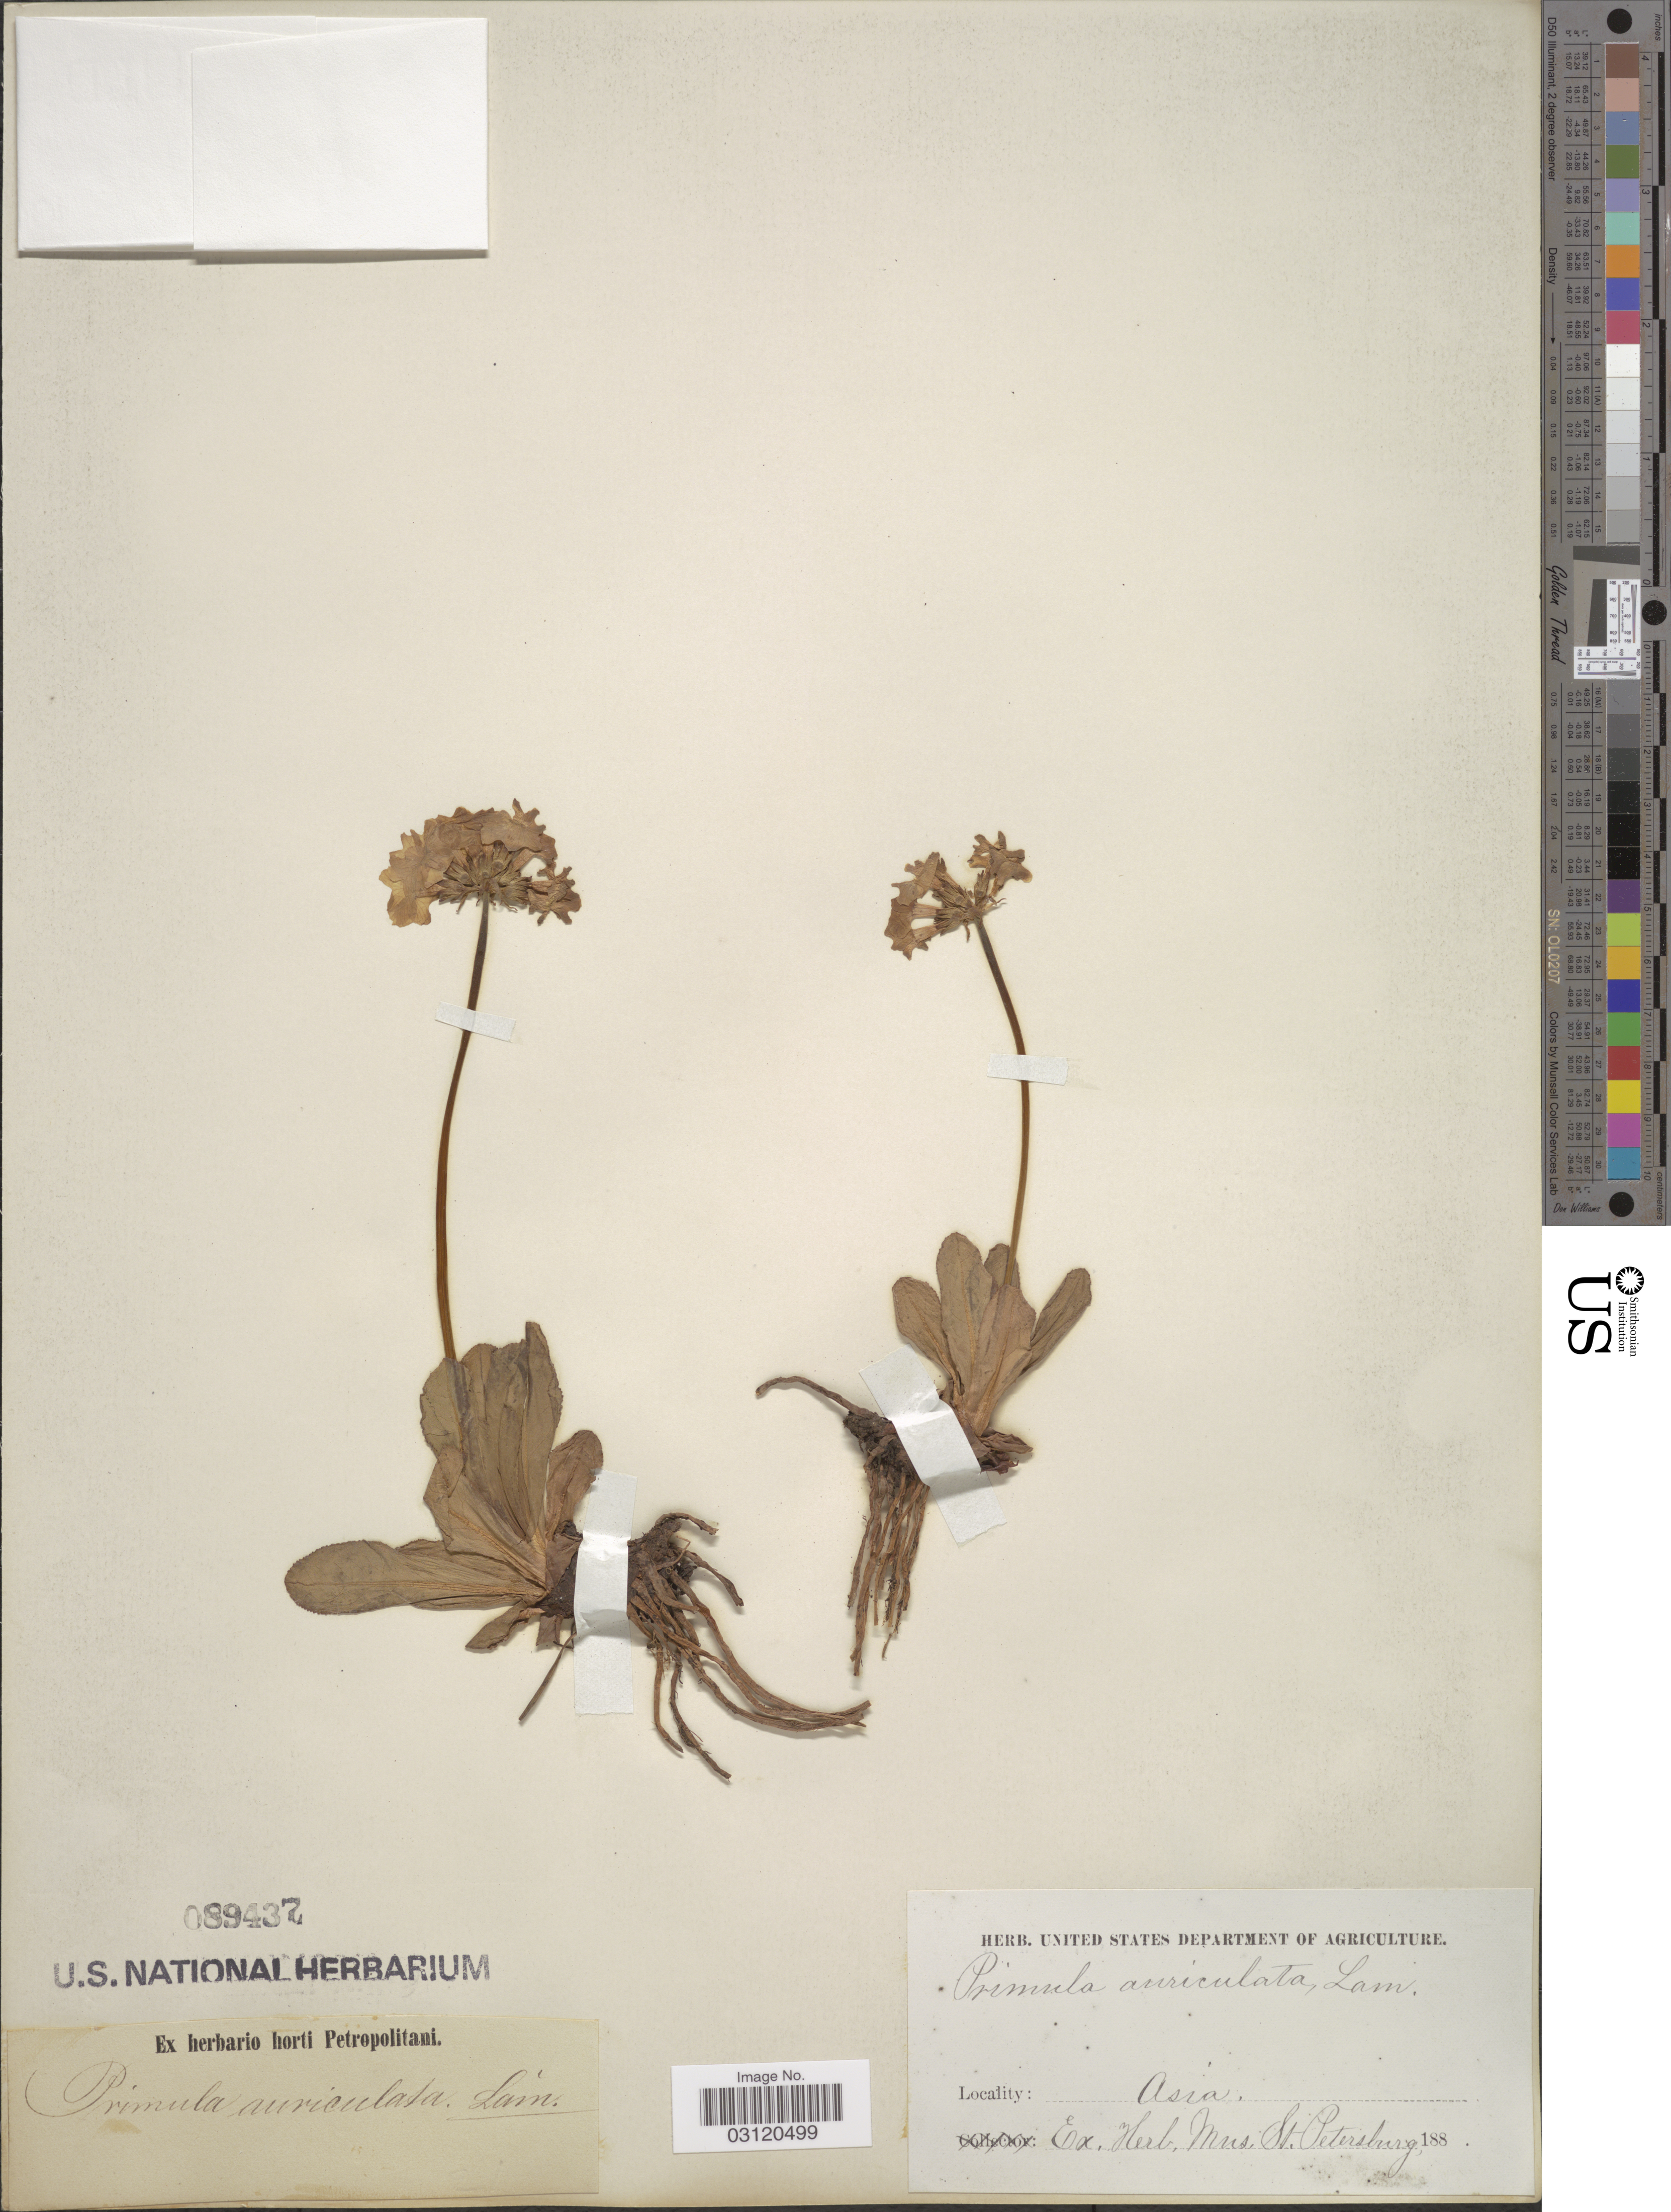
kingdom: Plantae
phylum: Tracheophyta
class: Magnoliopsida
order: Ericales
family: Primulaceae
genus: Primula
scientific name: Primula auriculata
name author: Lam.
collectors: ex herb. Mus. St. Petersburg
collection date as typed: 188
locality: Asia.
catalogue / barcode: US 89437